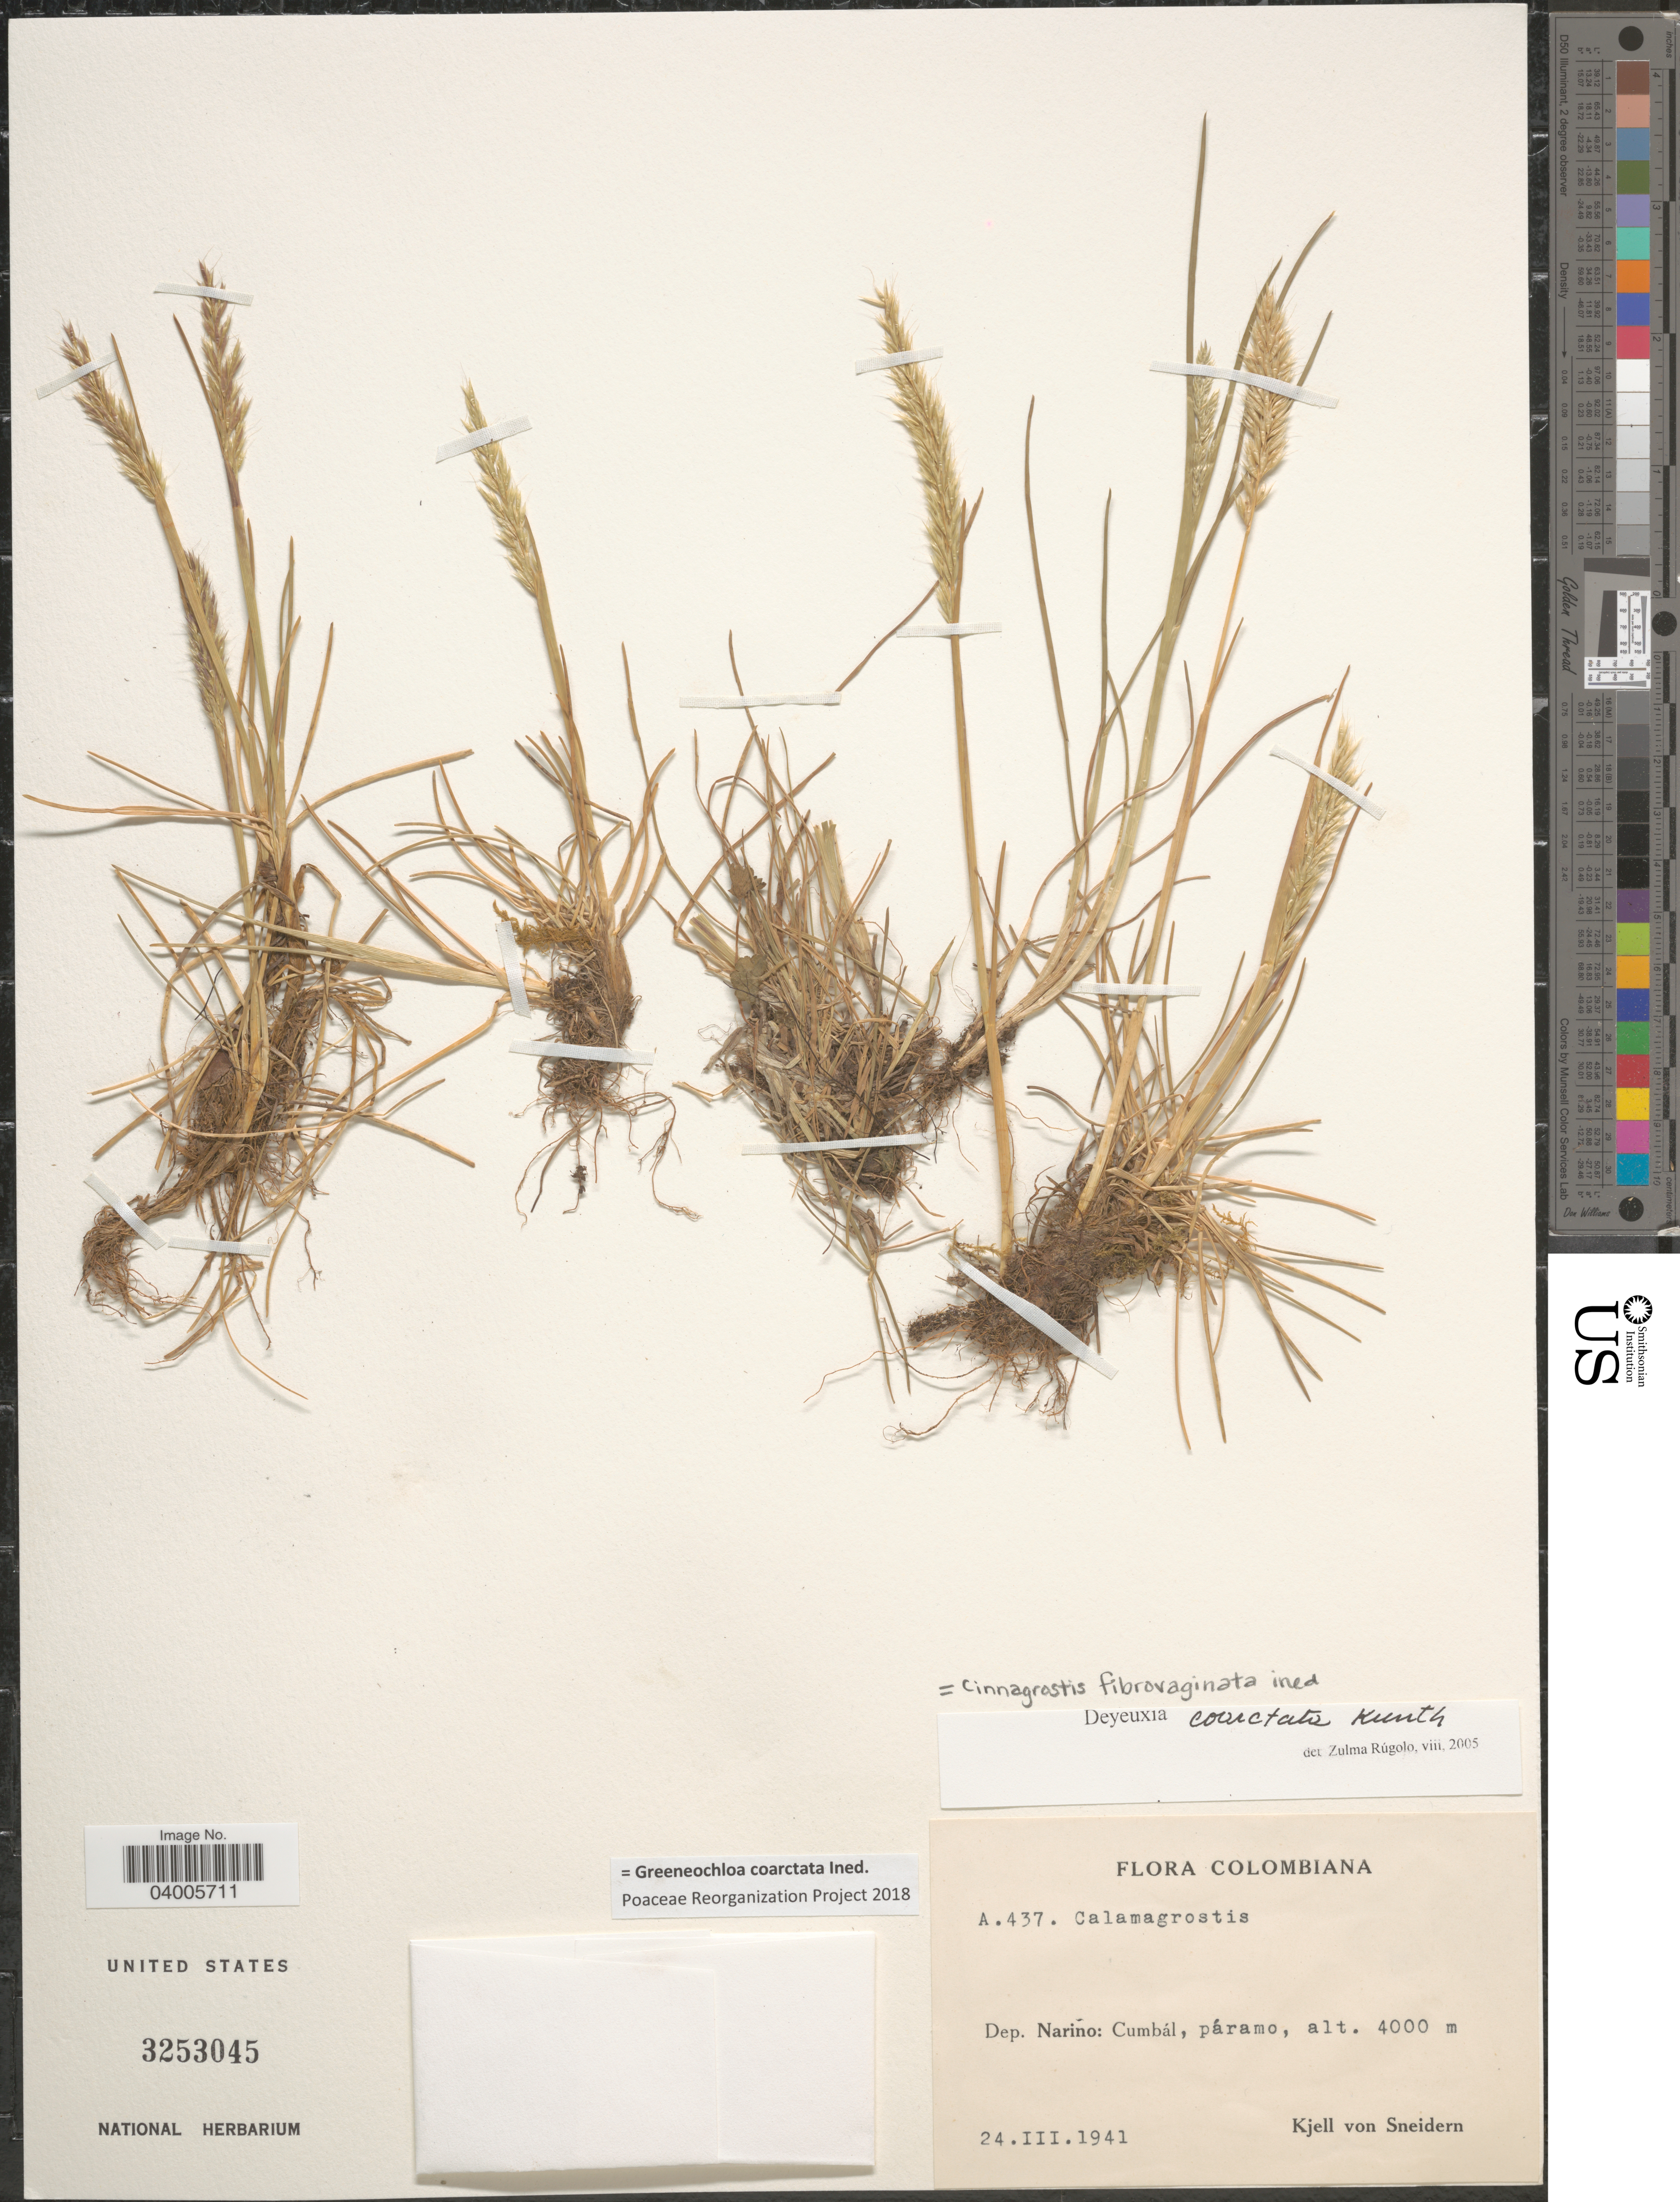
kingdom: Plantae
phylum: Tracheophyta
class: Liliopsida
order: Poales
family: Poaceae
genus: Cinnagrostis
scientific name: Cinnagrostis coarctata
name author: (Kunth) P.M. Peterson et al.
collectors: K. von Sneidern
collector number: A437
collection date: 1941-03-24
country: Colombia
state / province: Nariño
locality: Dep. Nariño: Cumbál, páramo.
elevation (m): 4000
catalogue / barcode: US 3253045